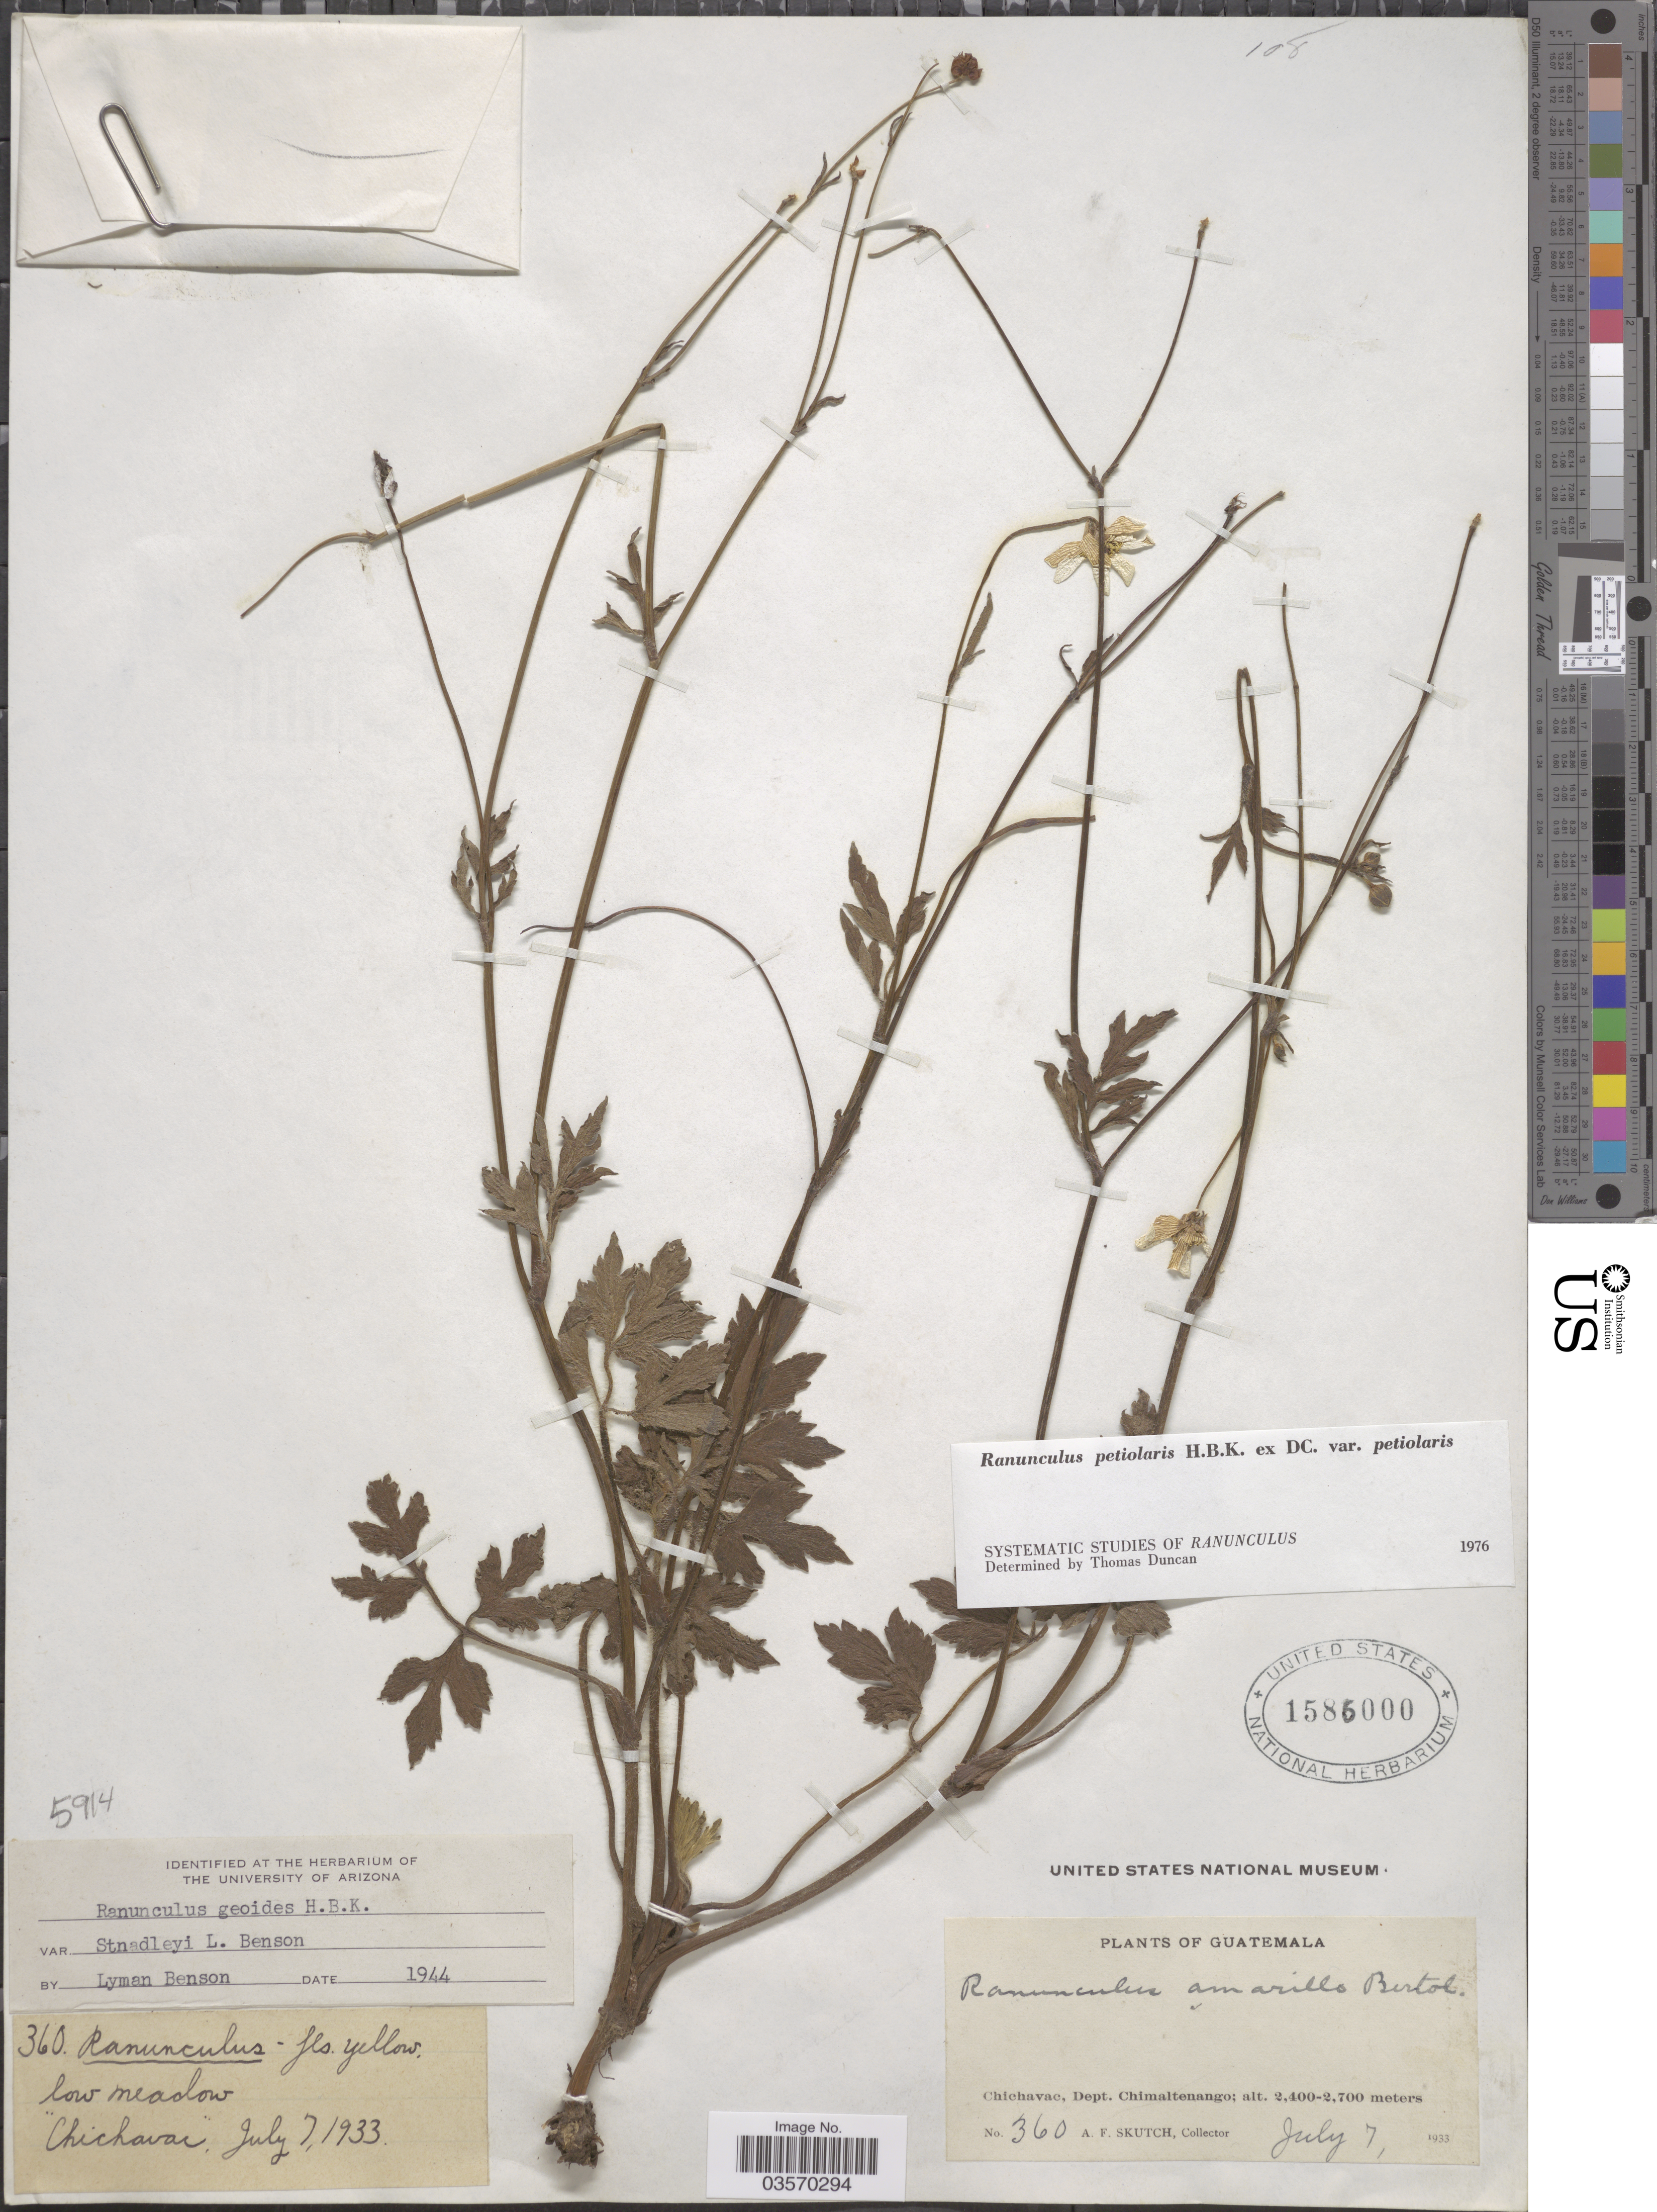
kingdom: Plantae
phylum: Tracheophyta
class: Magnoliopsida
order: Ranunculales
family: Ranunculaceae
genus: Ranunculus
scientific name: Ranunculus petiolaris var. petiolaris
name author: Kunth ex DC.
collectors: A. F. Skutch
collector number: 360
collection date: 1933-07-07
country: Guatemala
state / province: Chimaltenango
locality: Chichavac, Dept. Chimaltenango.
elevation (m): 2400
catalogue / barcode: US 1586000